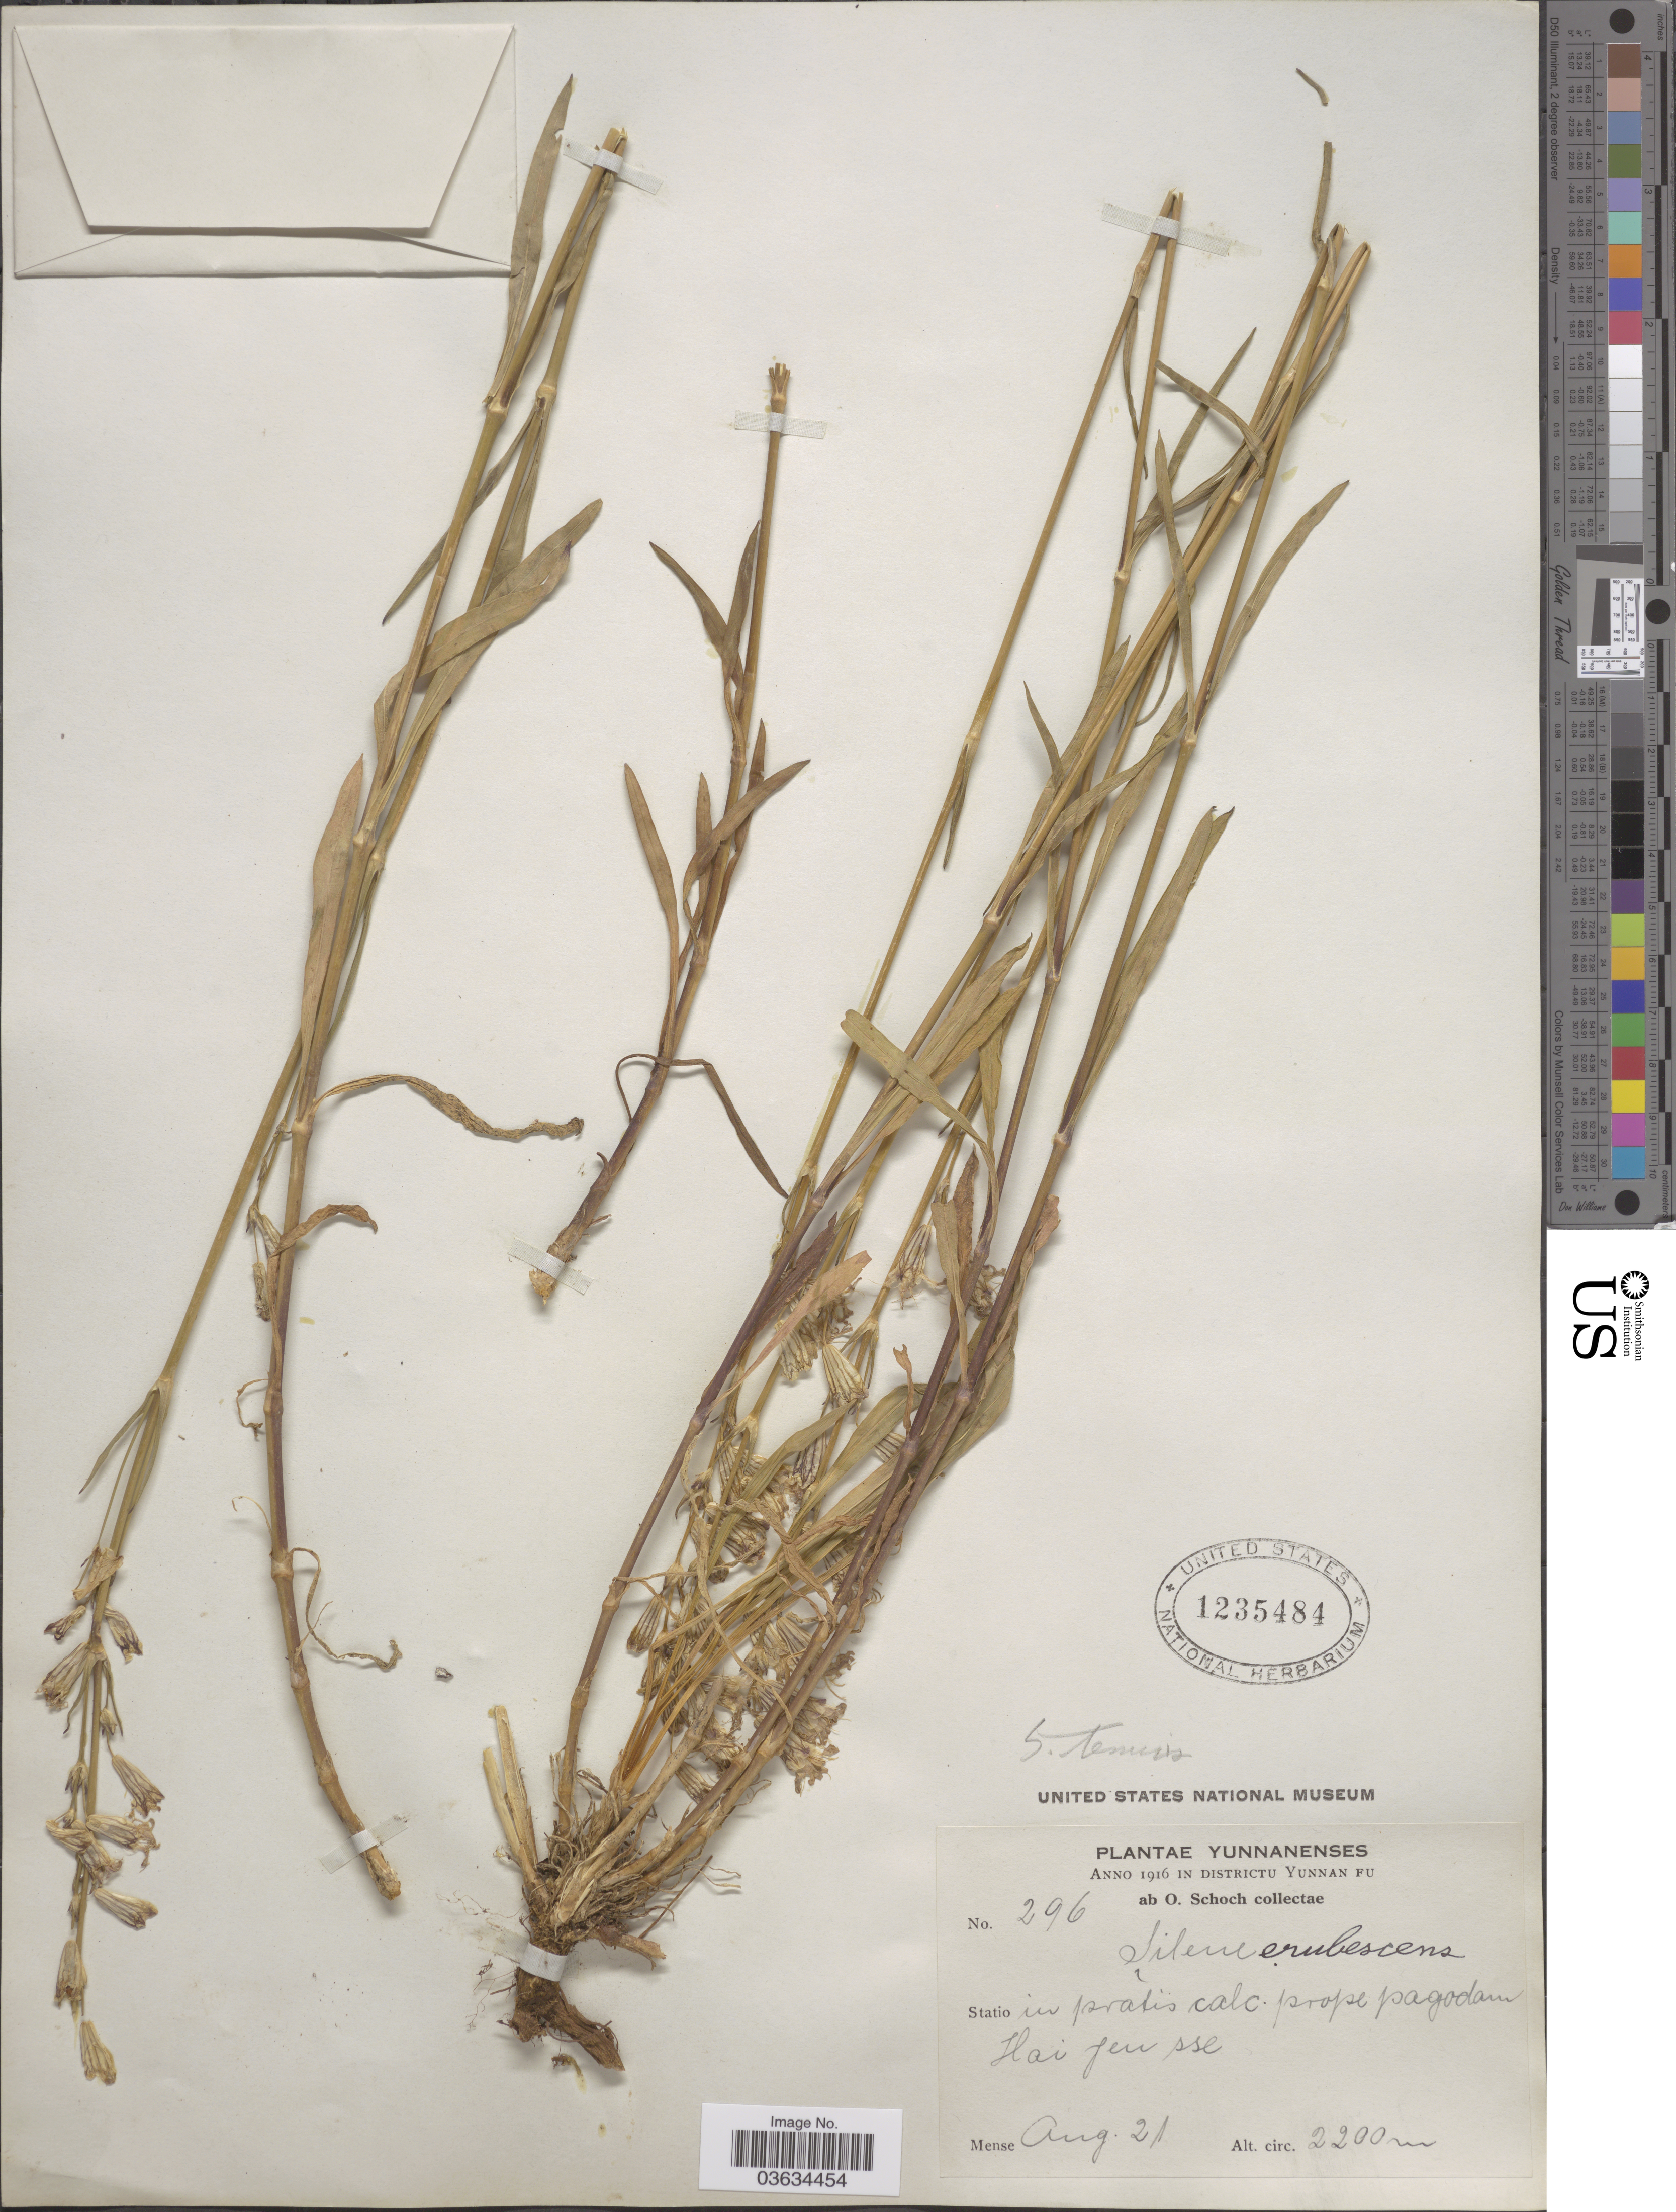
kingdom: Plantae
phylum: Tracheophyta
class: Magnoliopsida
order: Caryophyllales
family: Caryophyllaceae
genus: Silene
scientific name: Silene tenuis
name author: Willd.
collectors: O. Schoch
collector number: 296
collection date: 1916-08-21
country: China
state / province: Yunnan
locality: Districtu Yunnan Fu. Statio in pratis calc. prope pagodam Hai Jen [interpreted] sse.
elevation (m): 2200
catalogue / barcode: US 1235484